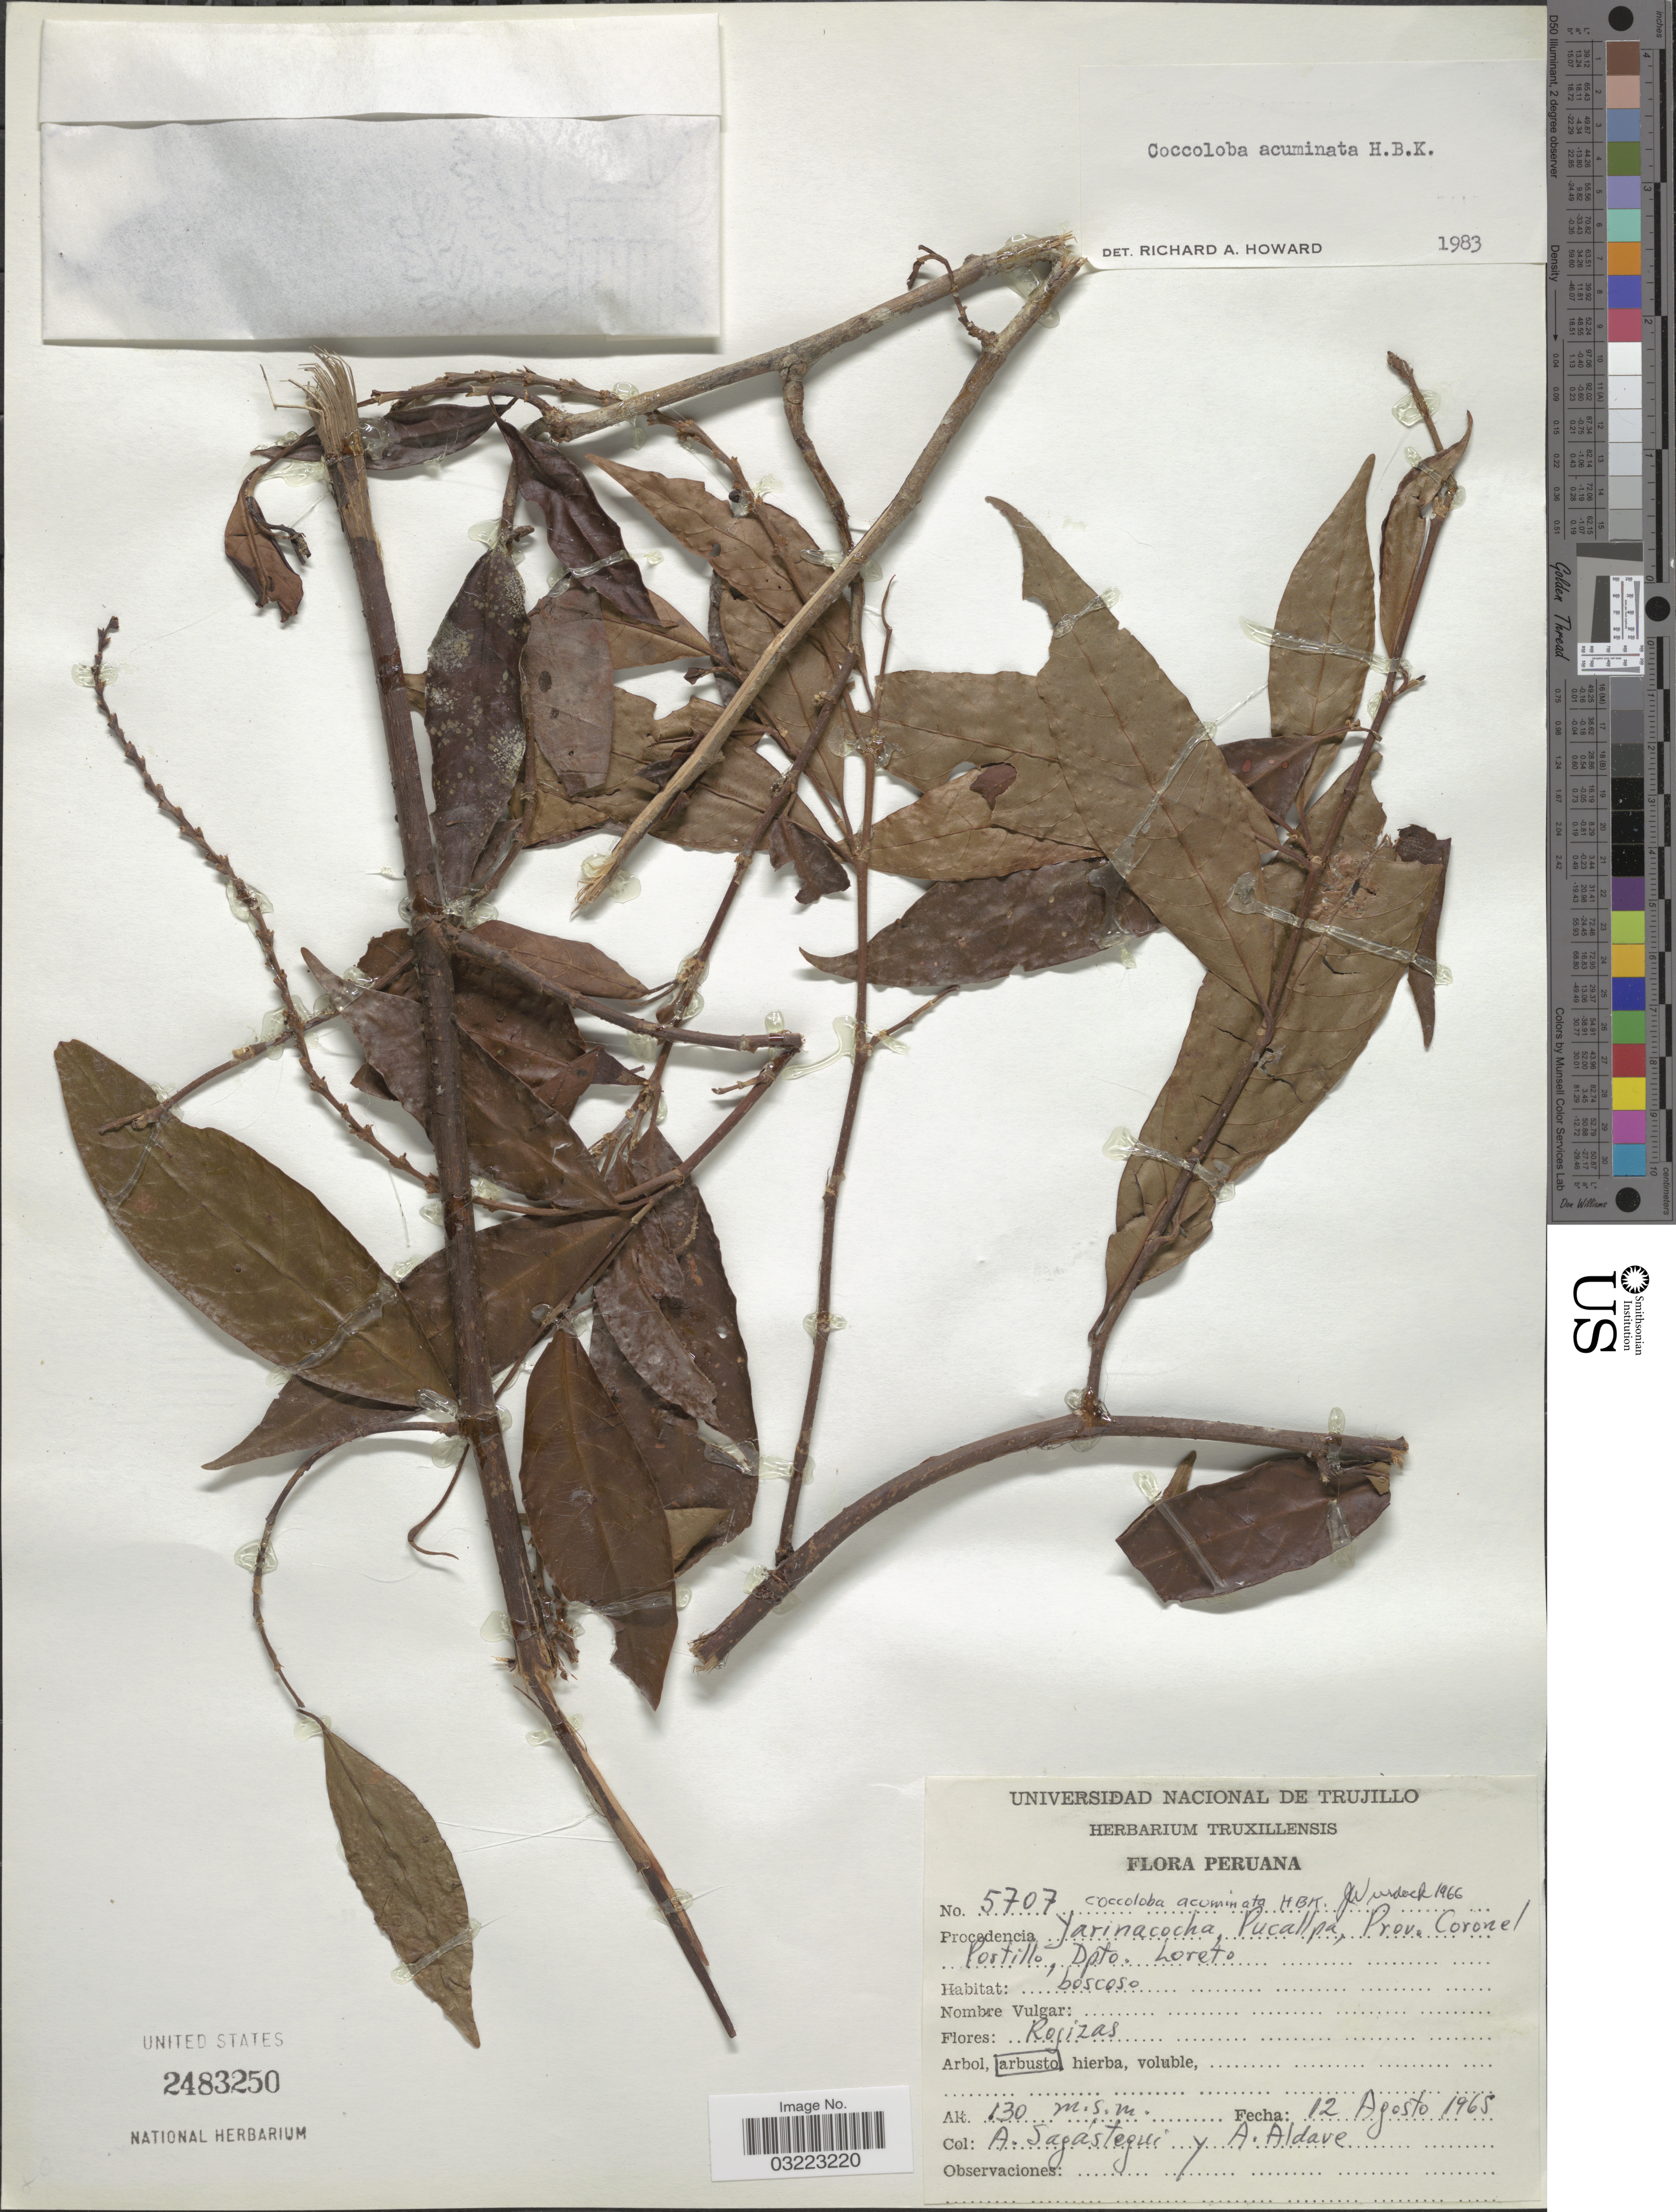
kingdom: Plantae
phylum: Tracheophyta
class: Magnoliopsida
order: Caryophyllales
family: Polygonaceae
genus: Coccoloba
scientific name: Coccoloba acuminata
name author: Kunth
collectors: A. Sagastegui & A. Aldave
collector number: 5707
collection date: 1965-08-12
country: Peru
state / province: Loreto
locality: Procedencia Yarinacocha Pucallpa, Prov. Coronel Postillo, Dpto. Loreto.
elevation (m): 130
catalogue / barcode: US 2483250